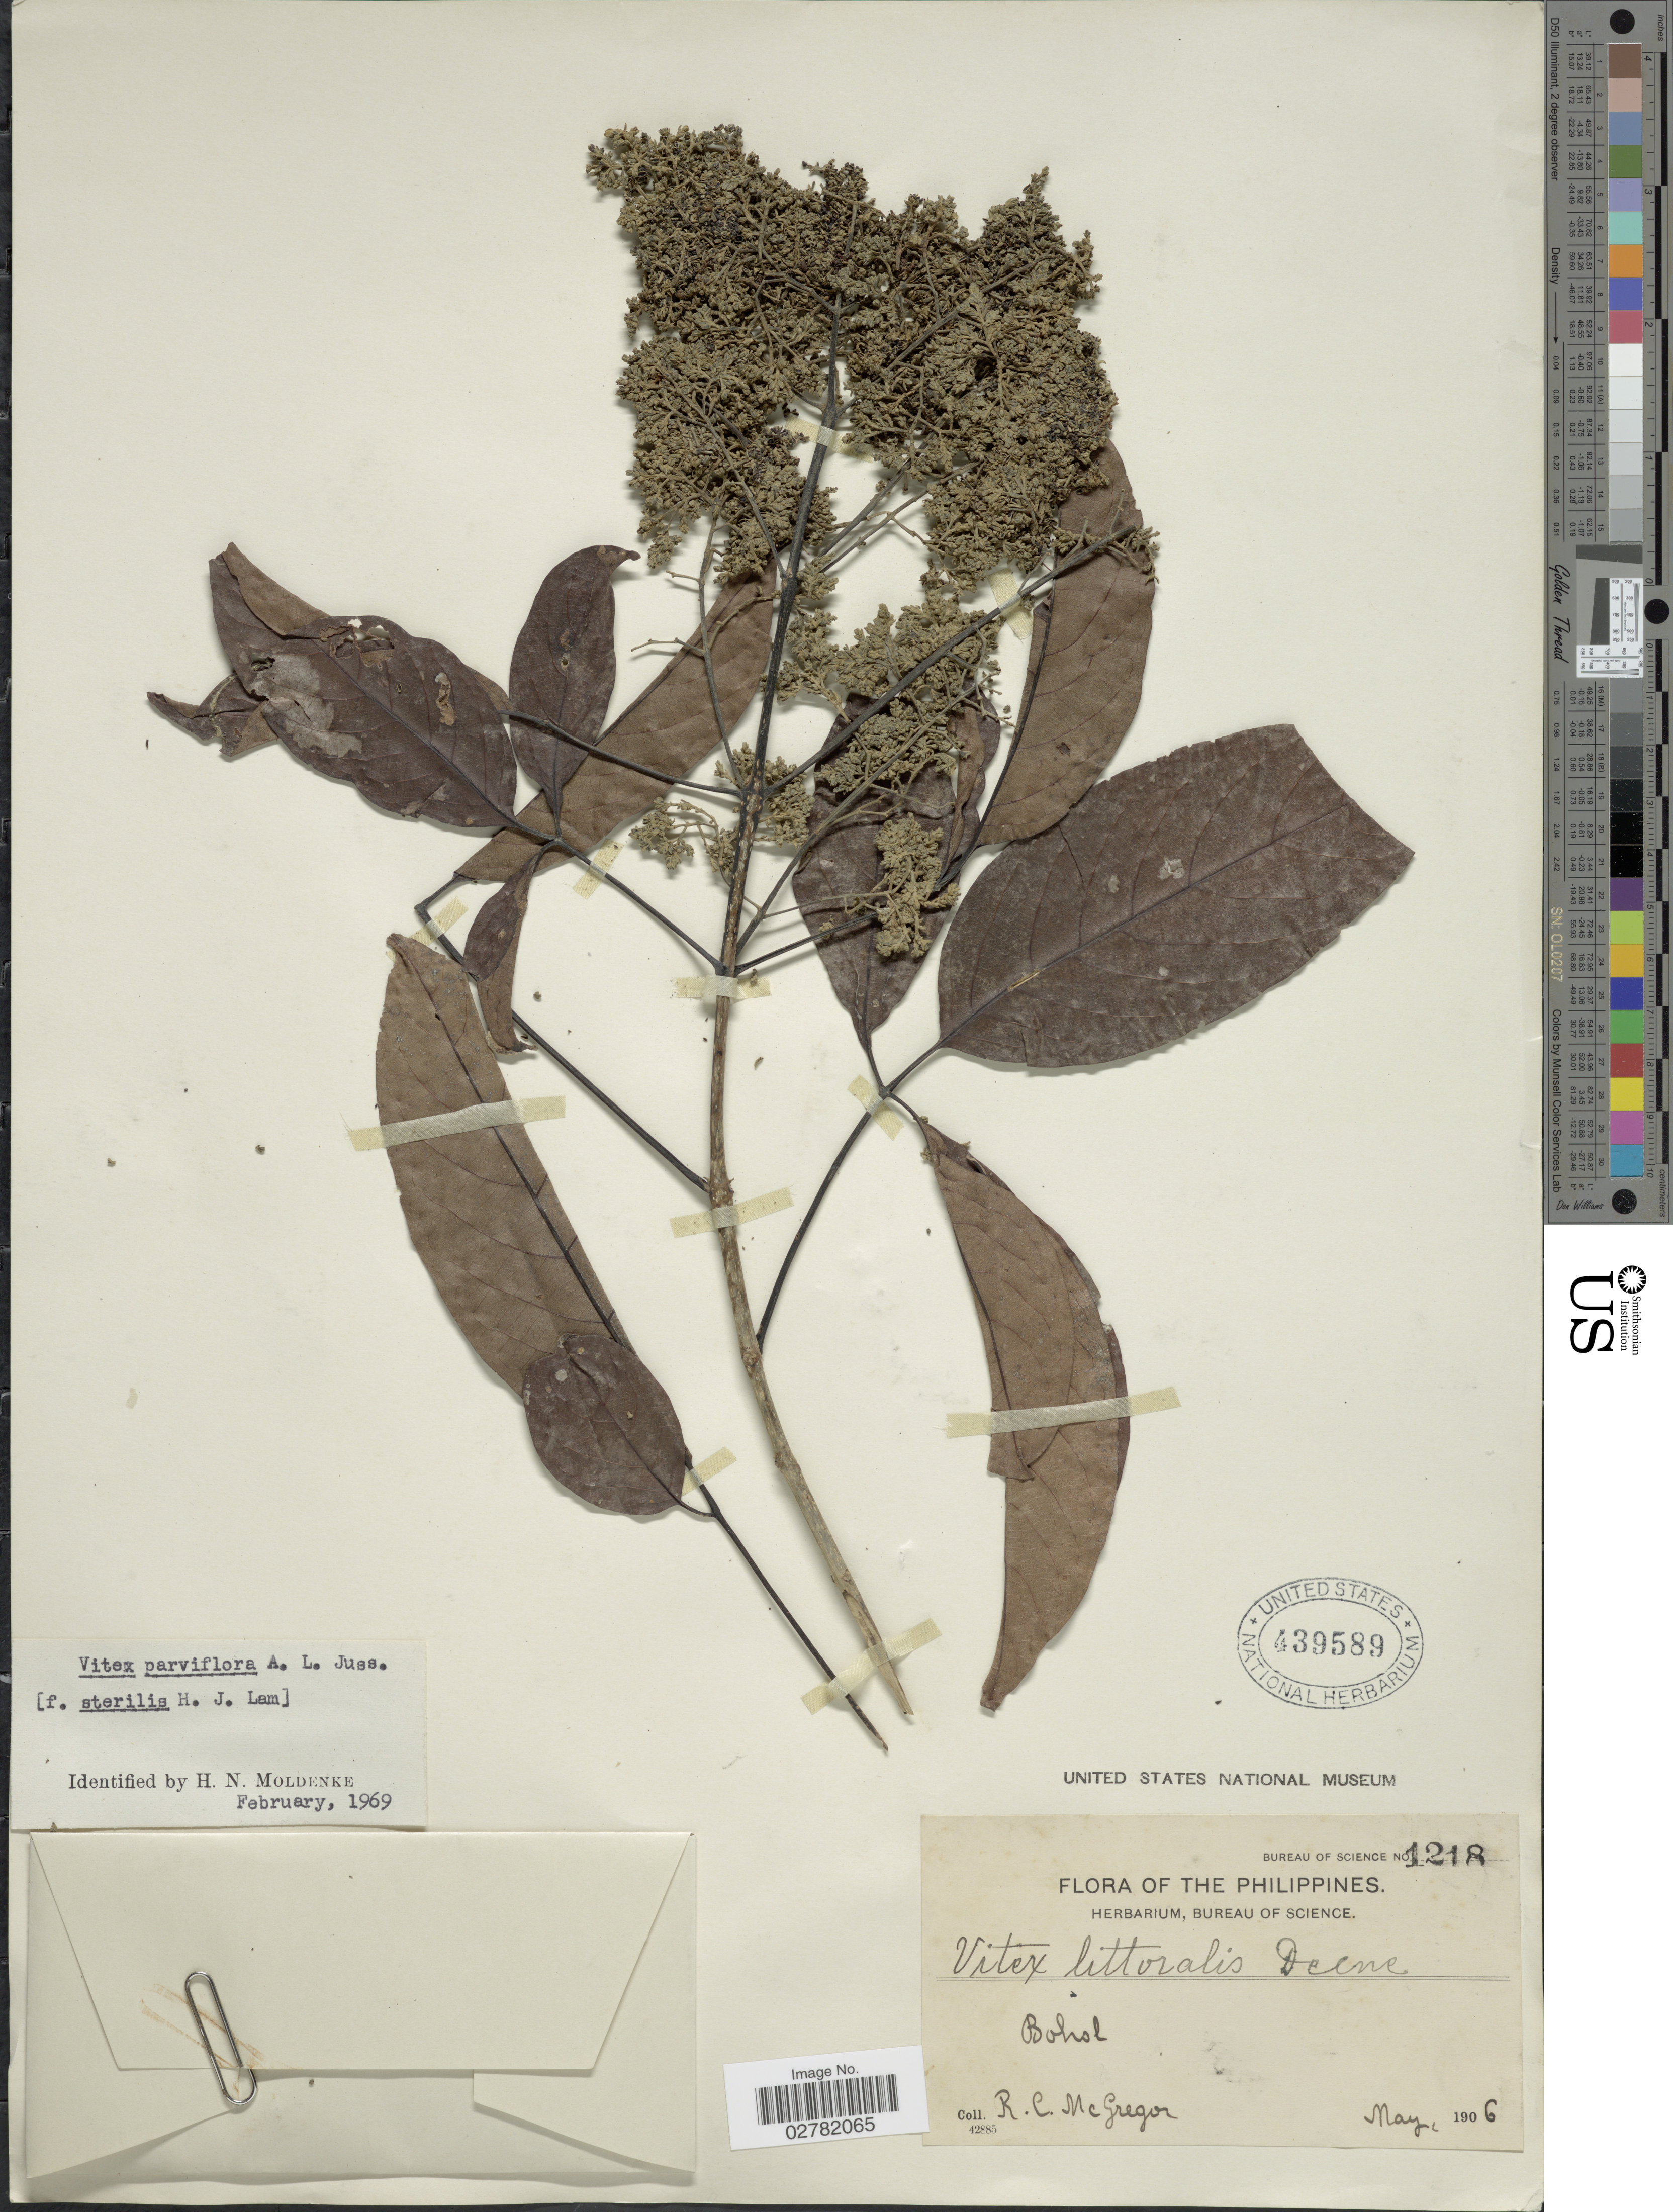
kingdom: Plantae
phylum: Tracheophyta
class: Magnoliopsida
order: Lamiales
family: Lamiaceae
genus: Vitex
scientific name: Vitex parviflora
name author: Juss.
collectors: R. C. McGregor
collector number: Bureau of Science 1218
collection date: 1906-05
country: Philippines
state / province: Central Visayas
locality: Bohol.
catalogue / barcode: US 436589